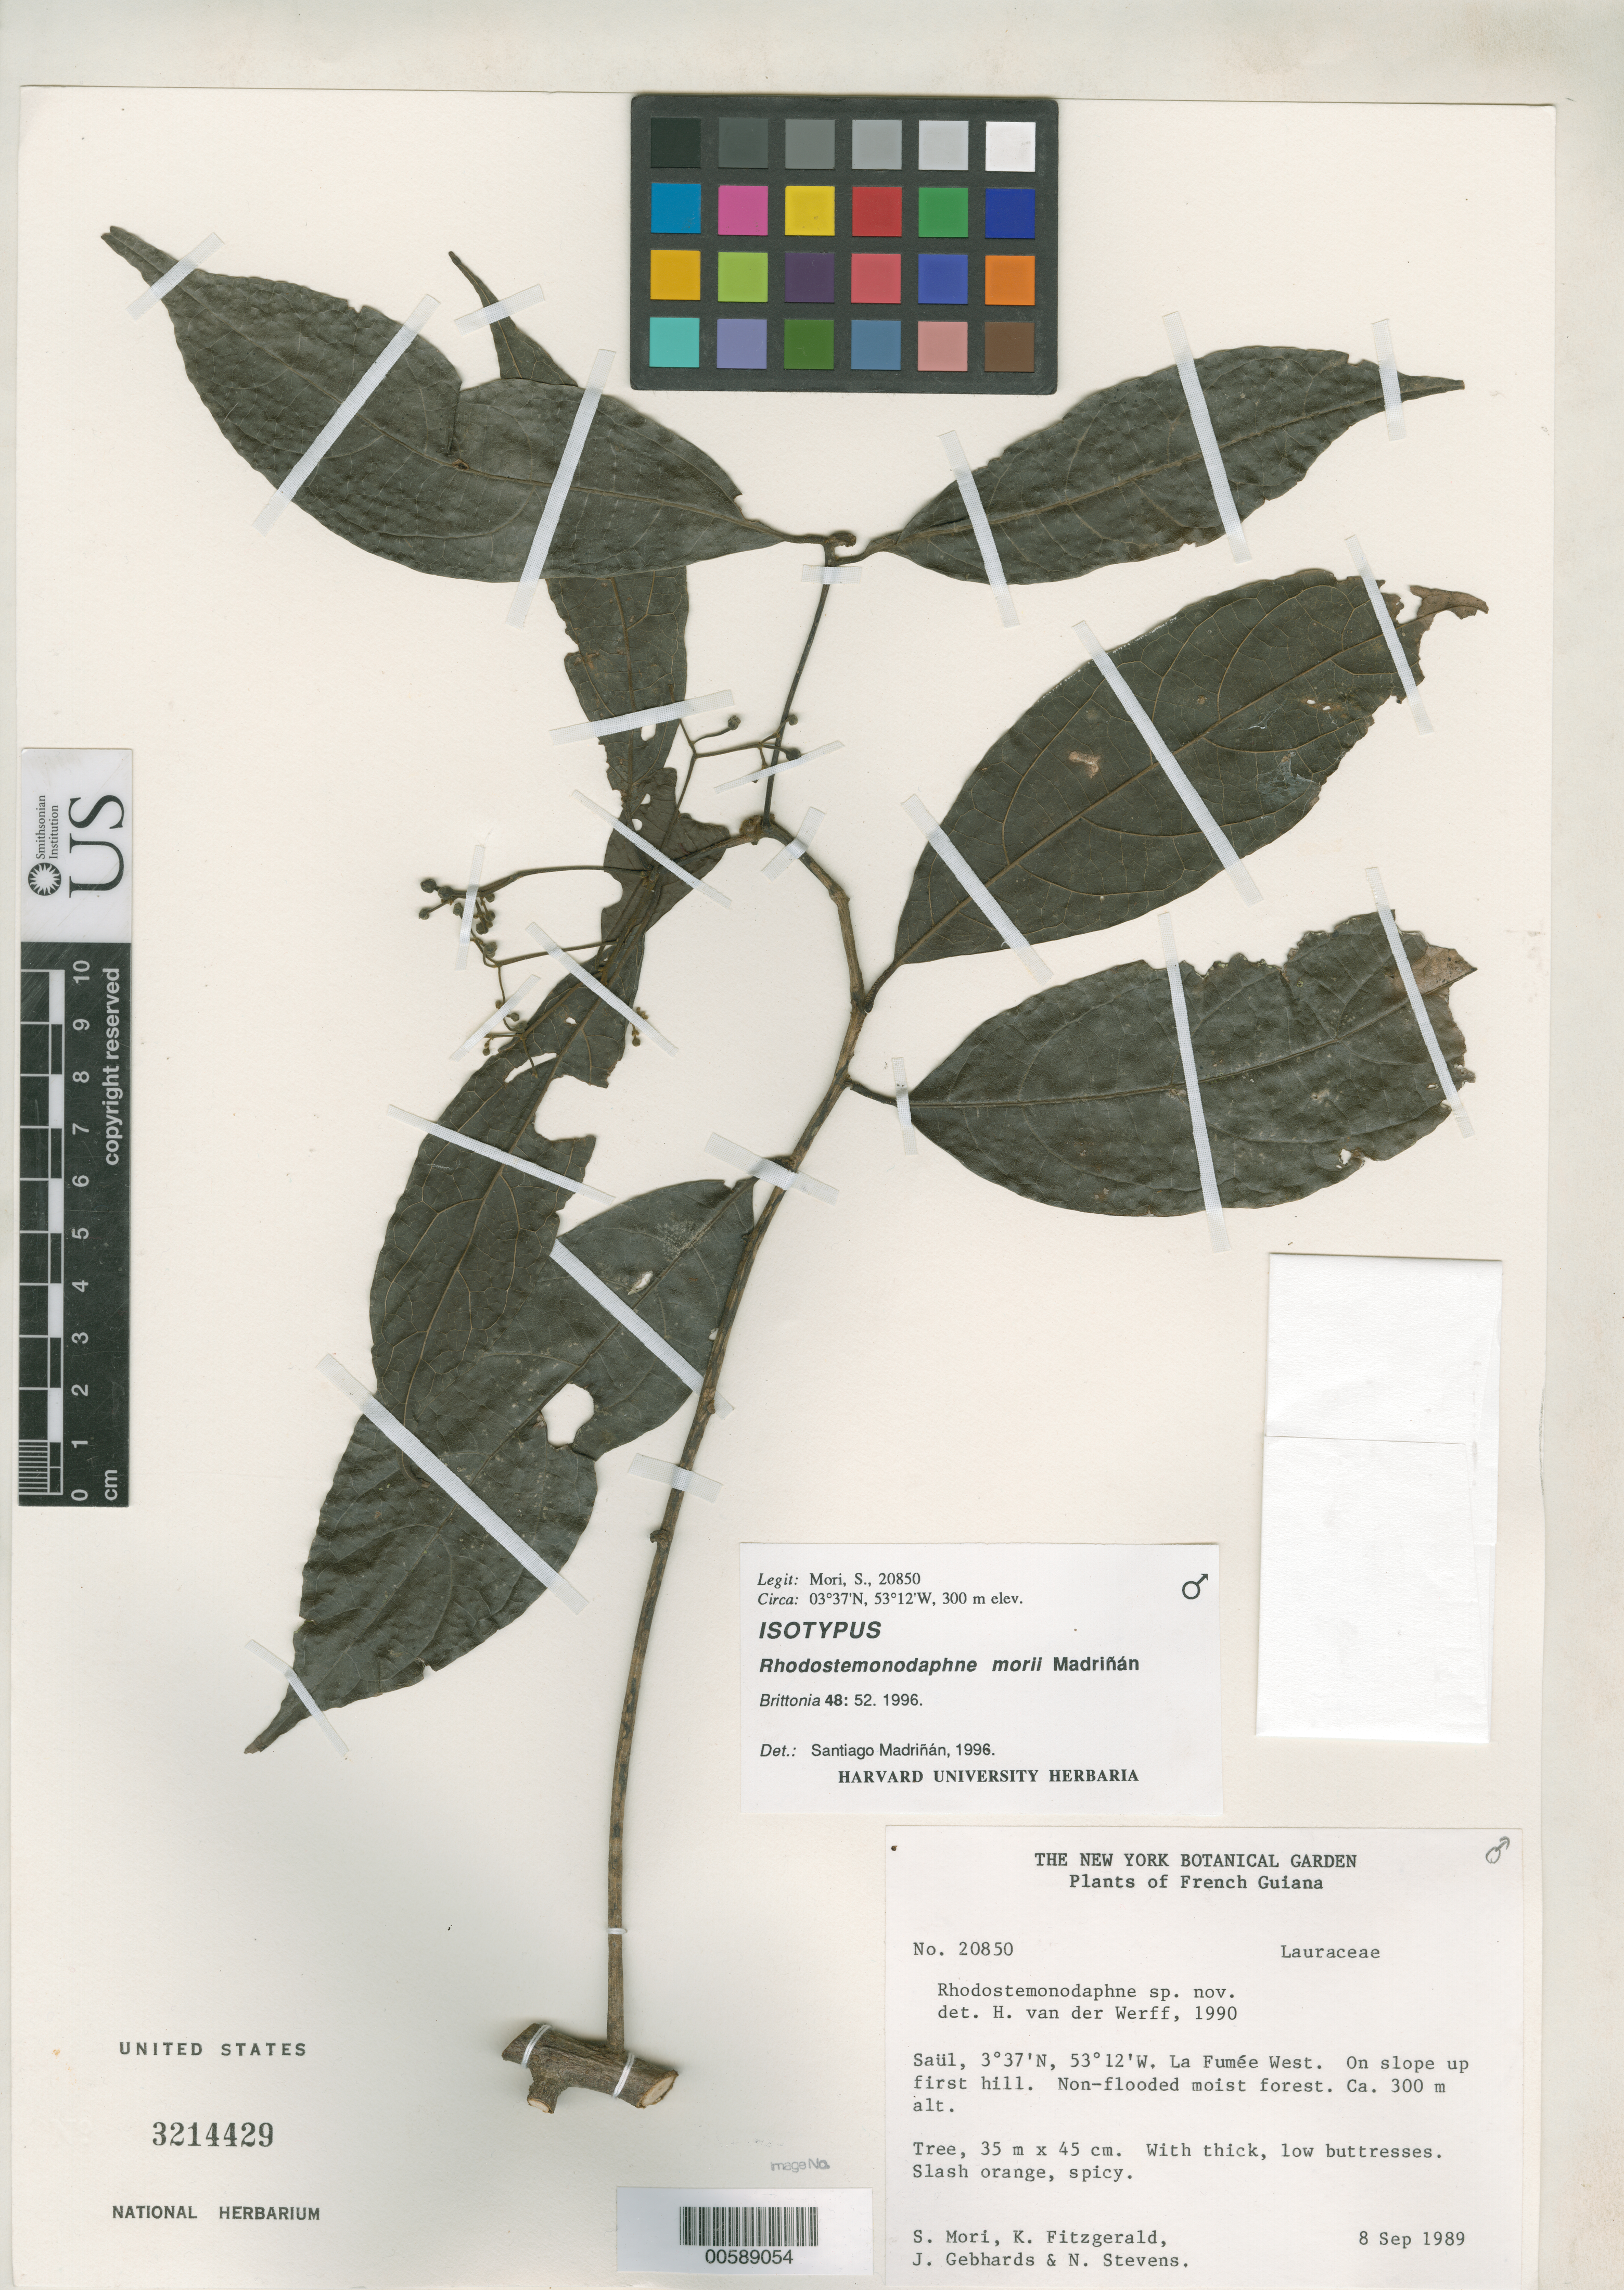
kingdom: Plantae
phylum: Tracheophyta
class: Magnoliopsida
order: Laurales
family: Lauraceae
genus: Rhodostemonodaphne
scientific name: Rhodostemonodaphne morii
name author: Madriñán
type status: Isotype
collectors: S. Mori, K. Fitzgerald, J. Gebhards & N. Stevens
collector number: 20850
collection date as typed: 08 Sep 1989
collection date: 1989-09-08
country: French Guiana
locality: La Fumee West. Saul.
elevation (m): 300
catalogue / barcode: US 3214429